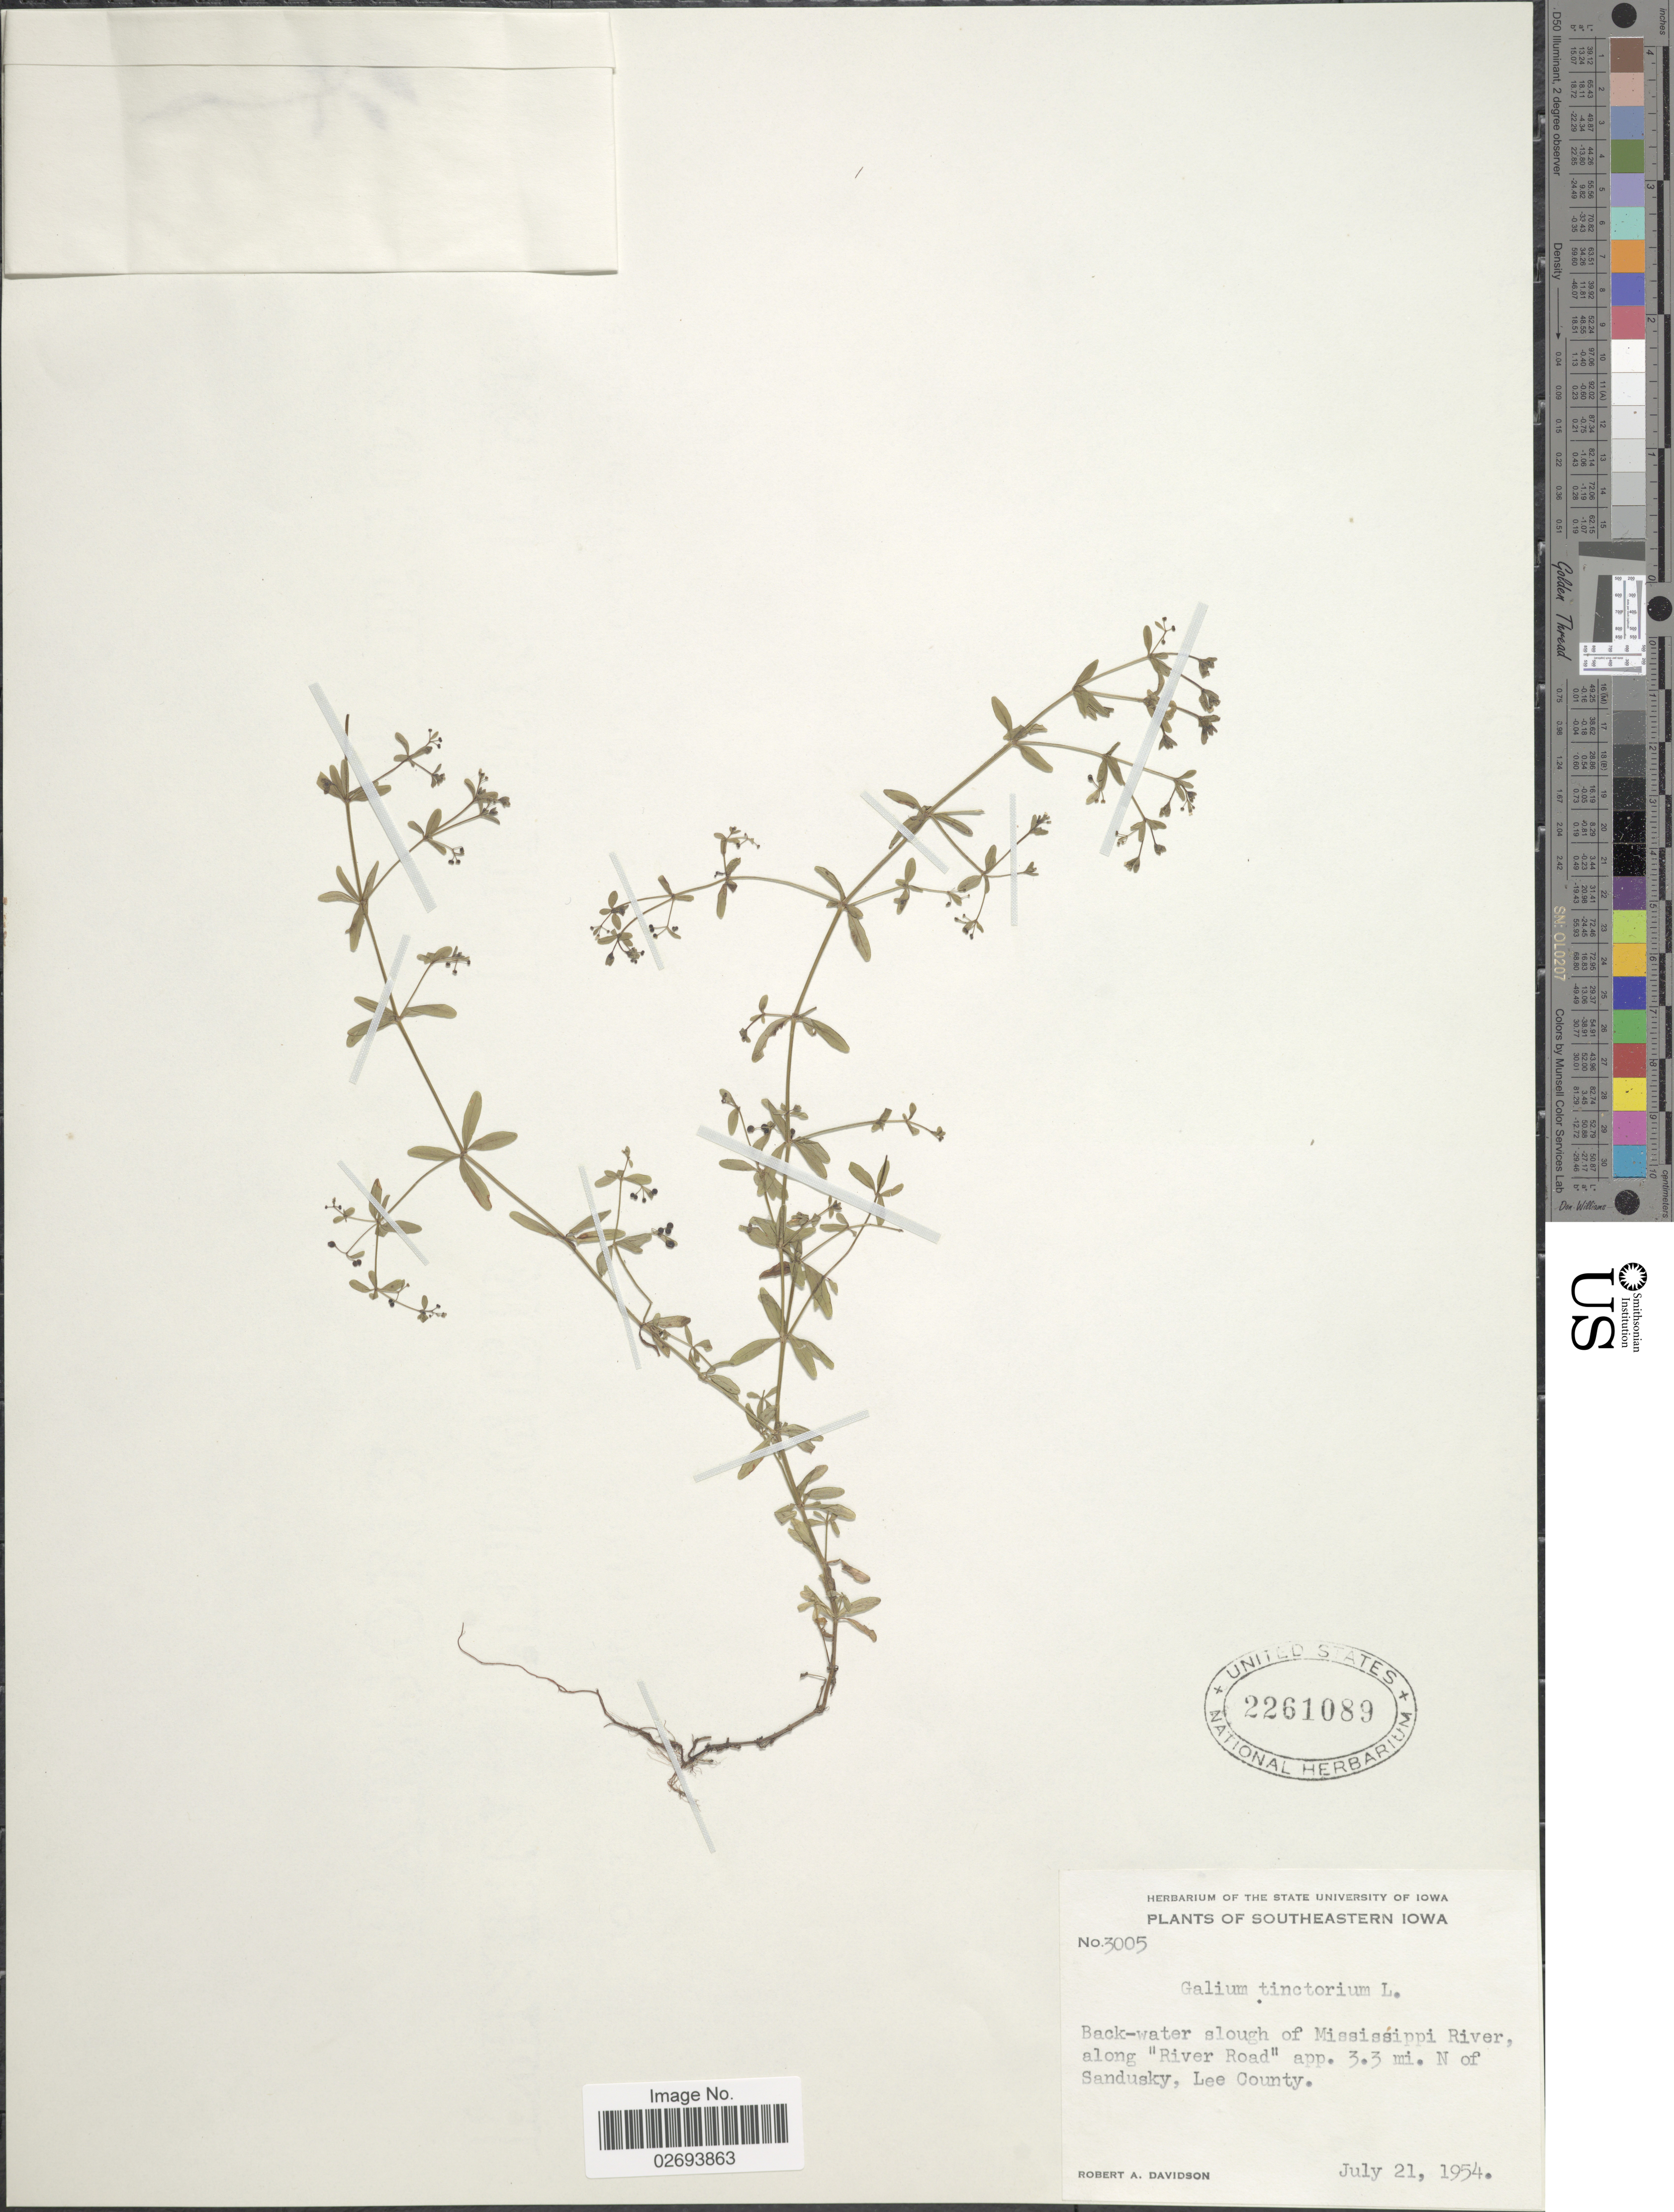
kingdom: Plantae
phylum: Tracheophyta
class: Magnoliopsida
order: Gentianales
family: Rubiaceae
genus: Galium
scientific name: Galium tinctorium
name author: (L.) Scop.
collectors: R. A. Davidson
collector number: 3005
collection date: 1954-07-21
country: United States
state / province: Iowa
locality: Back-water slough of Mississippi River, along "River Road" app. 3.3 mi. N of Sandusky, Lee County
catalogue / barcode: US 2261089